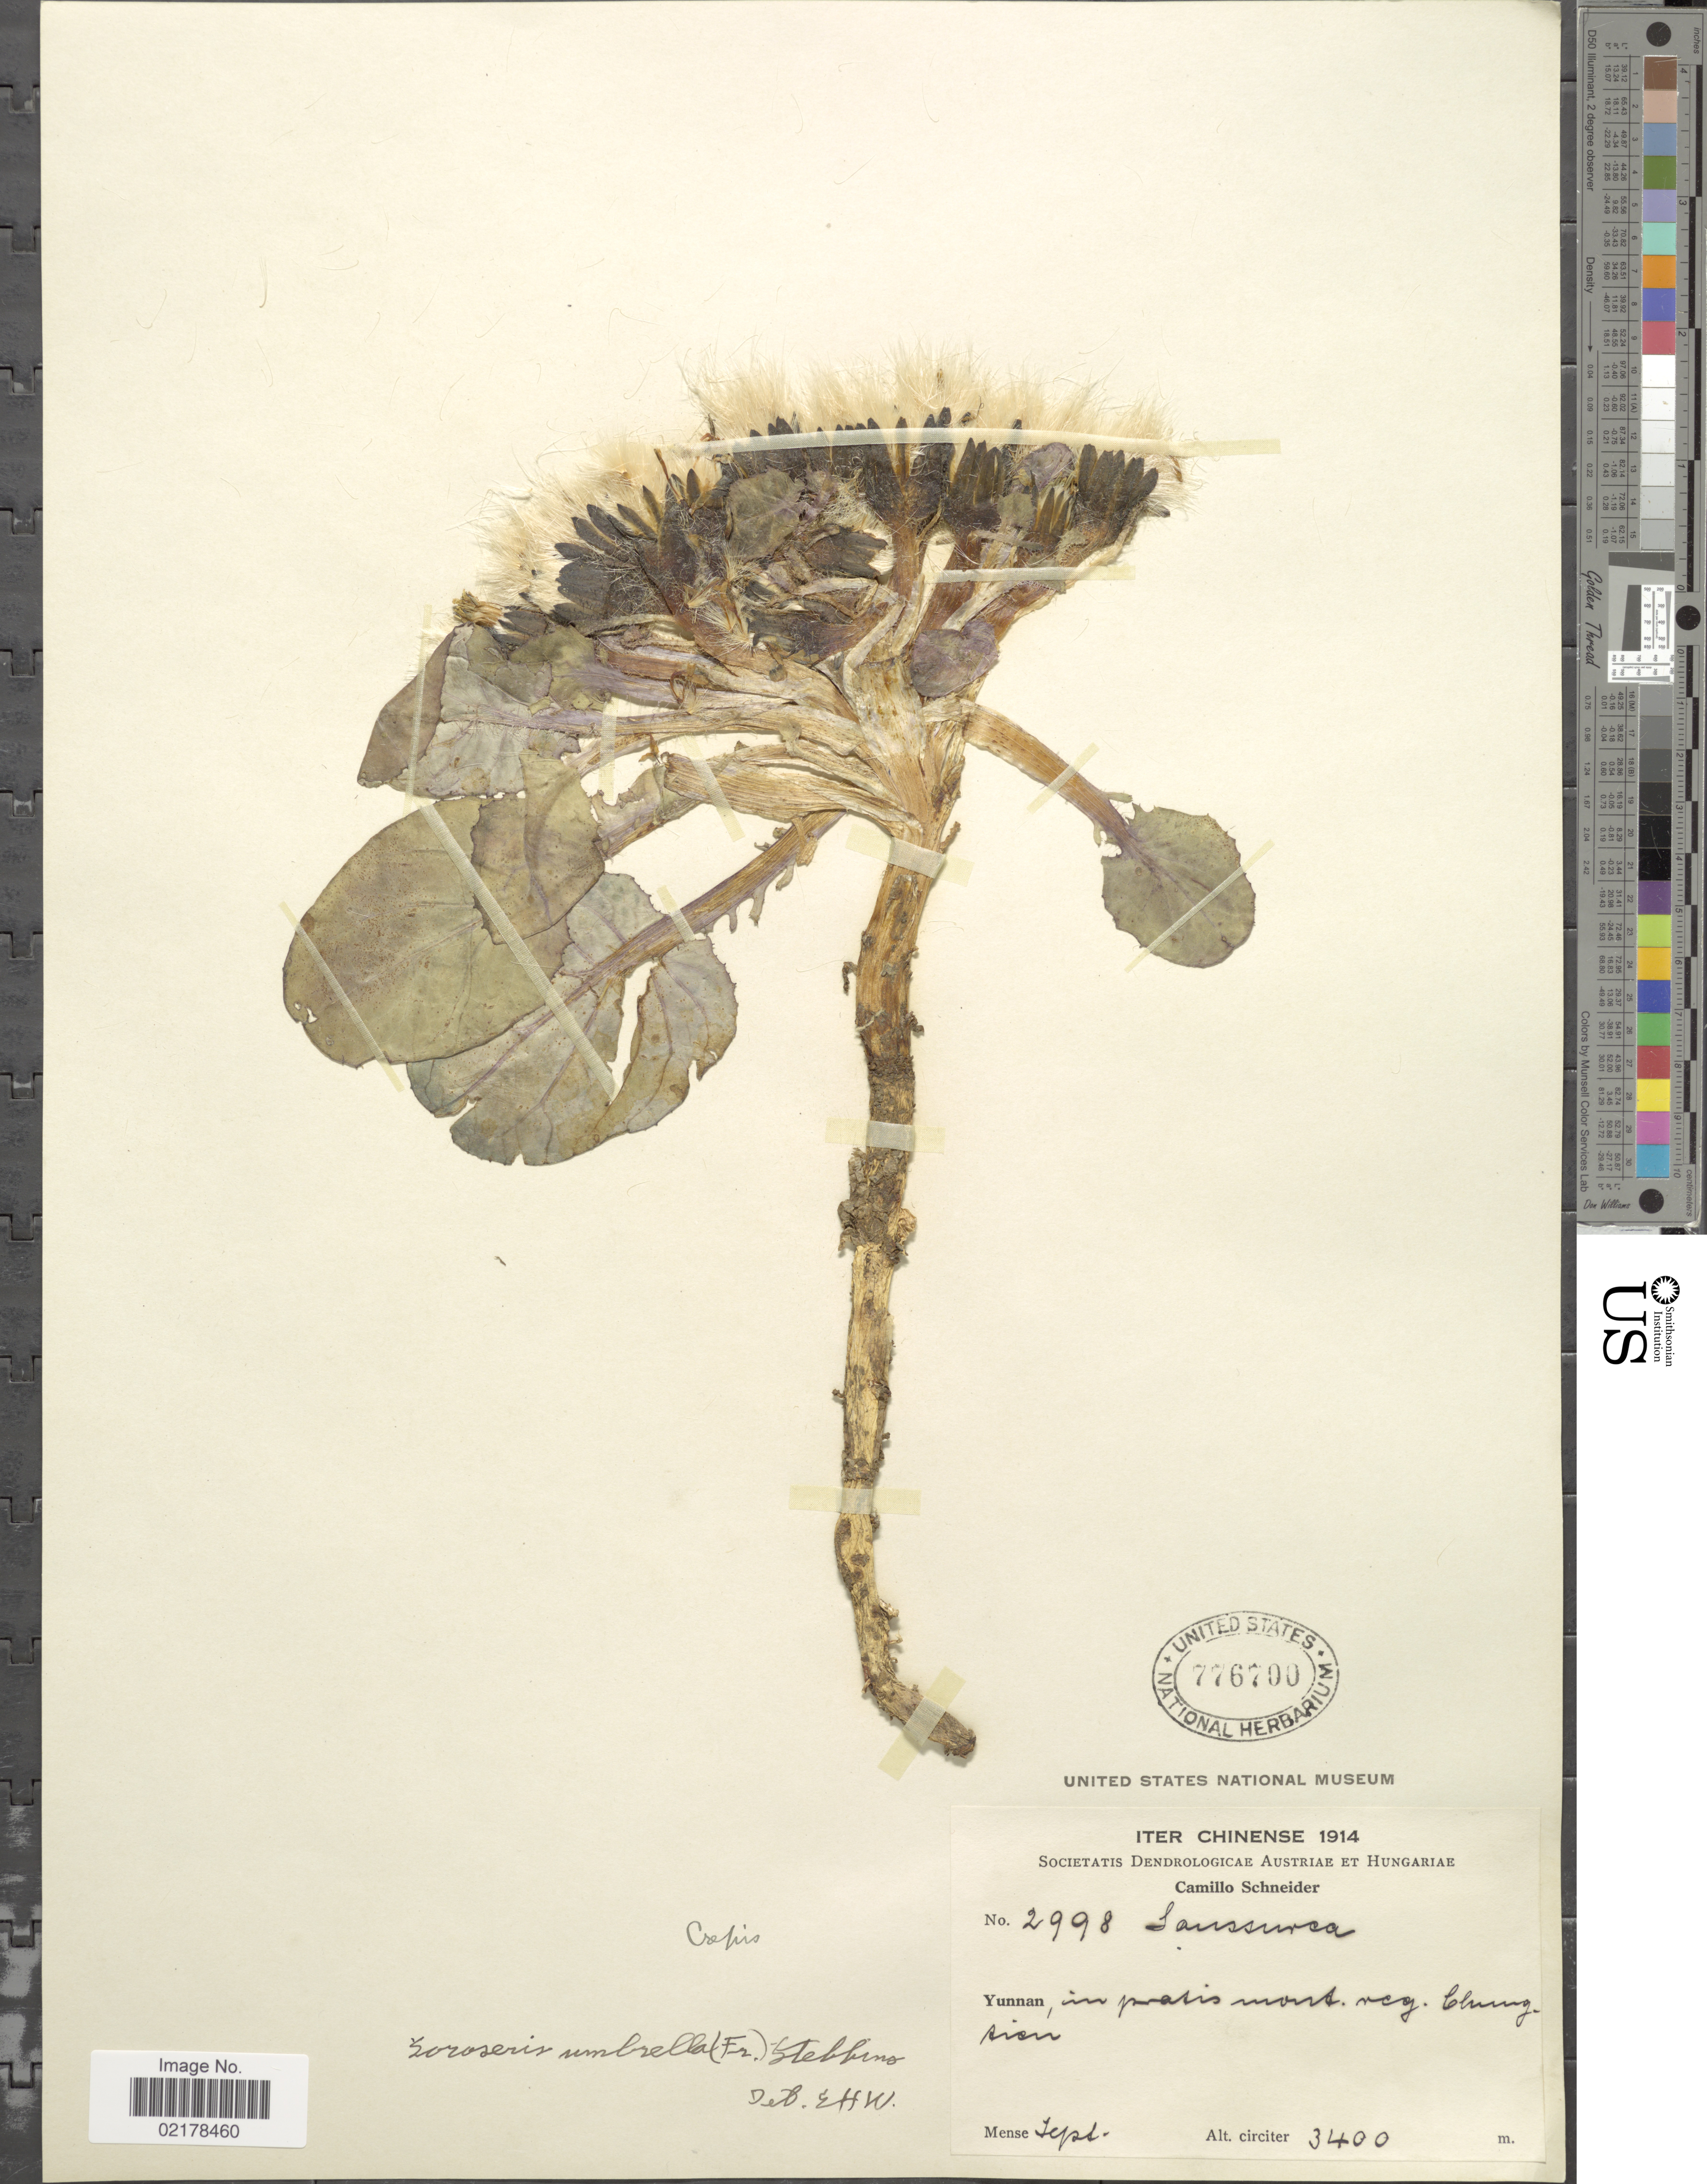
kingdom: Plantae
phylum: Tracheophyta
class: Magnoliopsida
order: Asterales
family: Asteraceae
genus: Soroseris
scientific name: Soroseris umbrella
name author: (Franch.) Stebbins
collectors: C. K. Schneider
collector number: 2998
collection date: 1914-09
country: China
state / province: Yunnan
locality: In pratis mont reg Chungsion [interpreted]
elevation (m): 3400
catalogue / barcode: US 776700